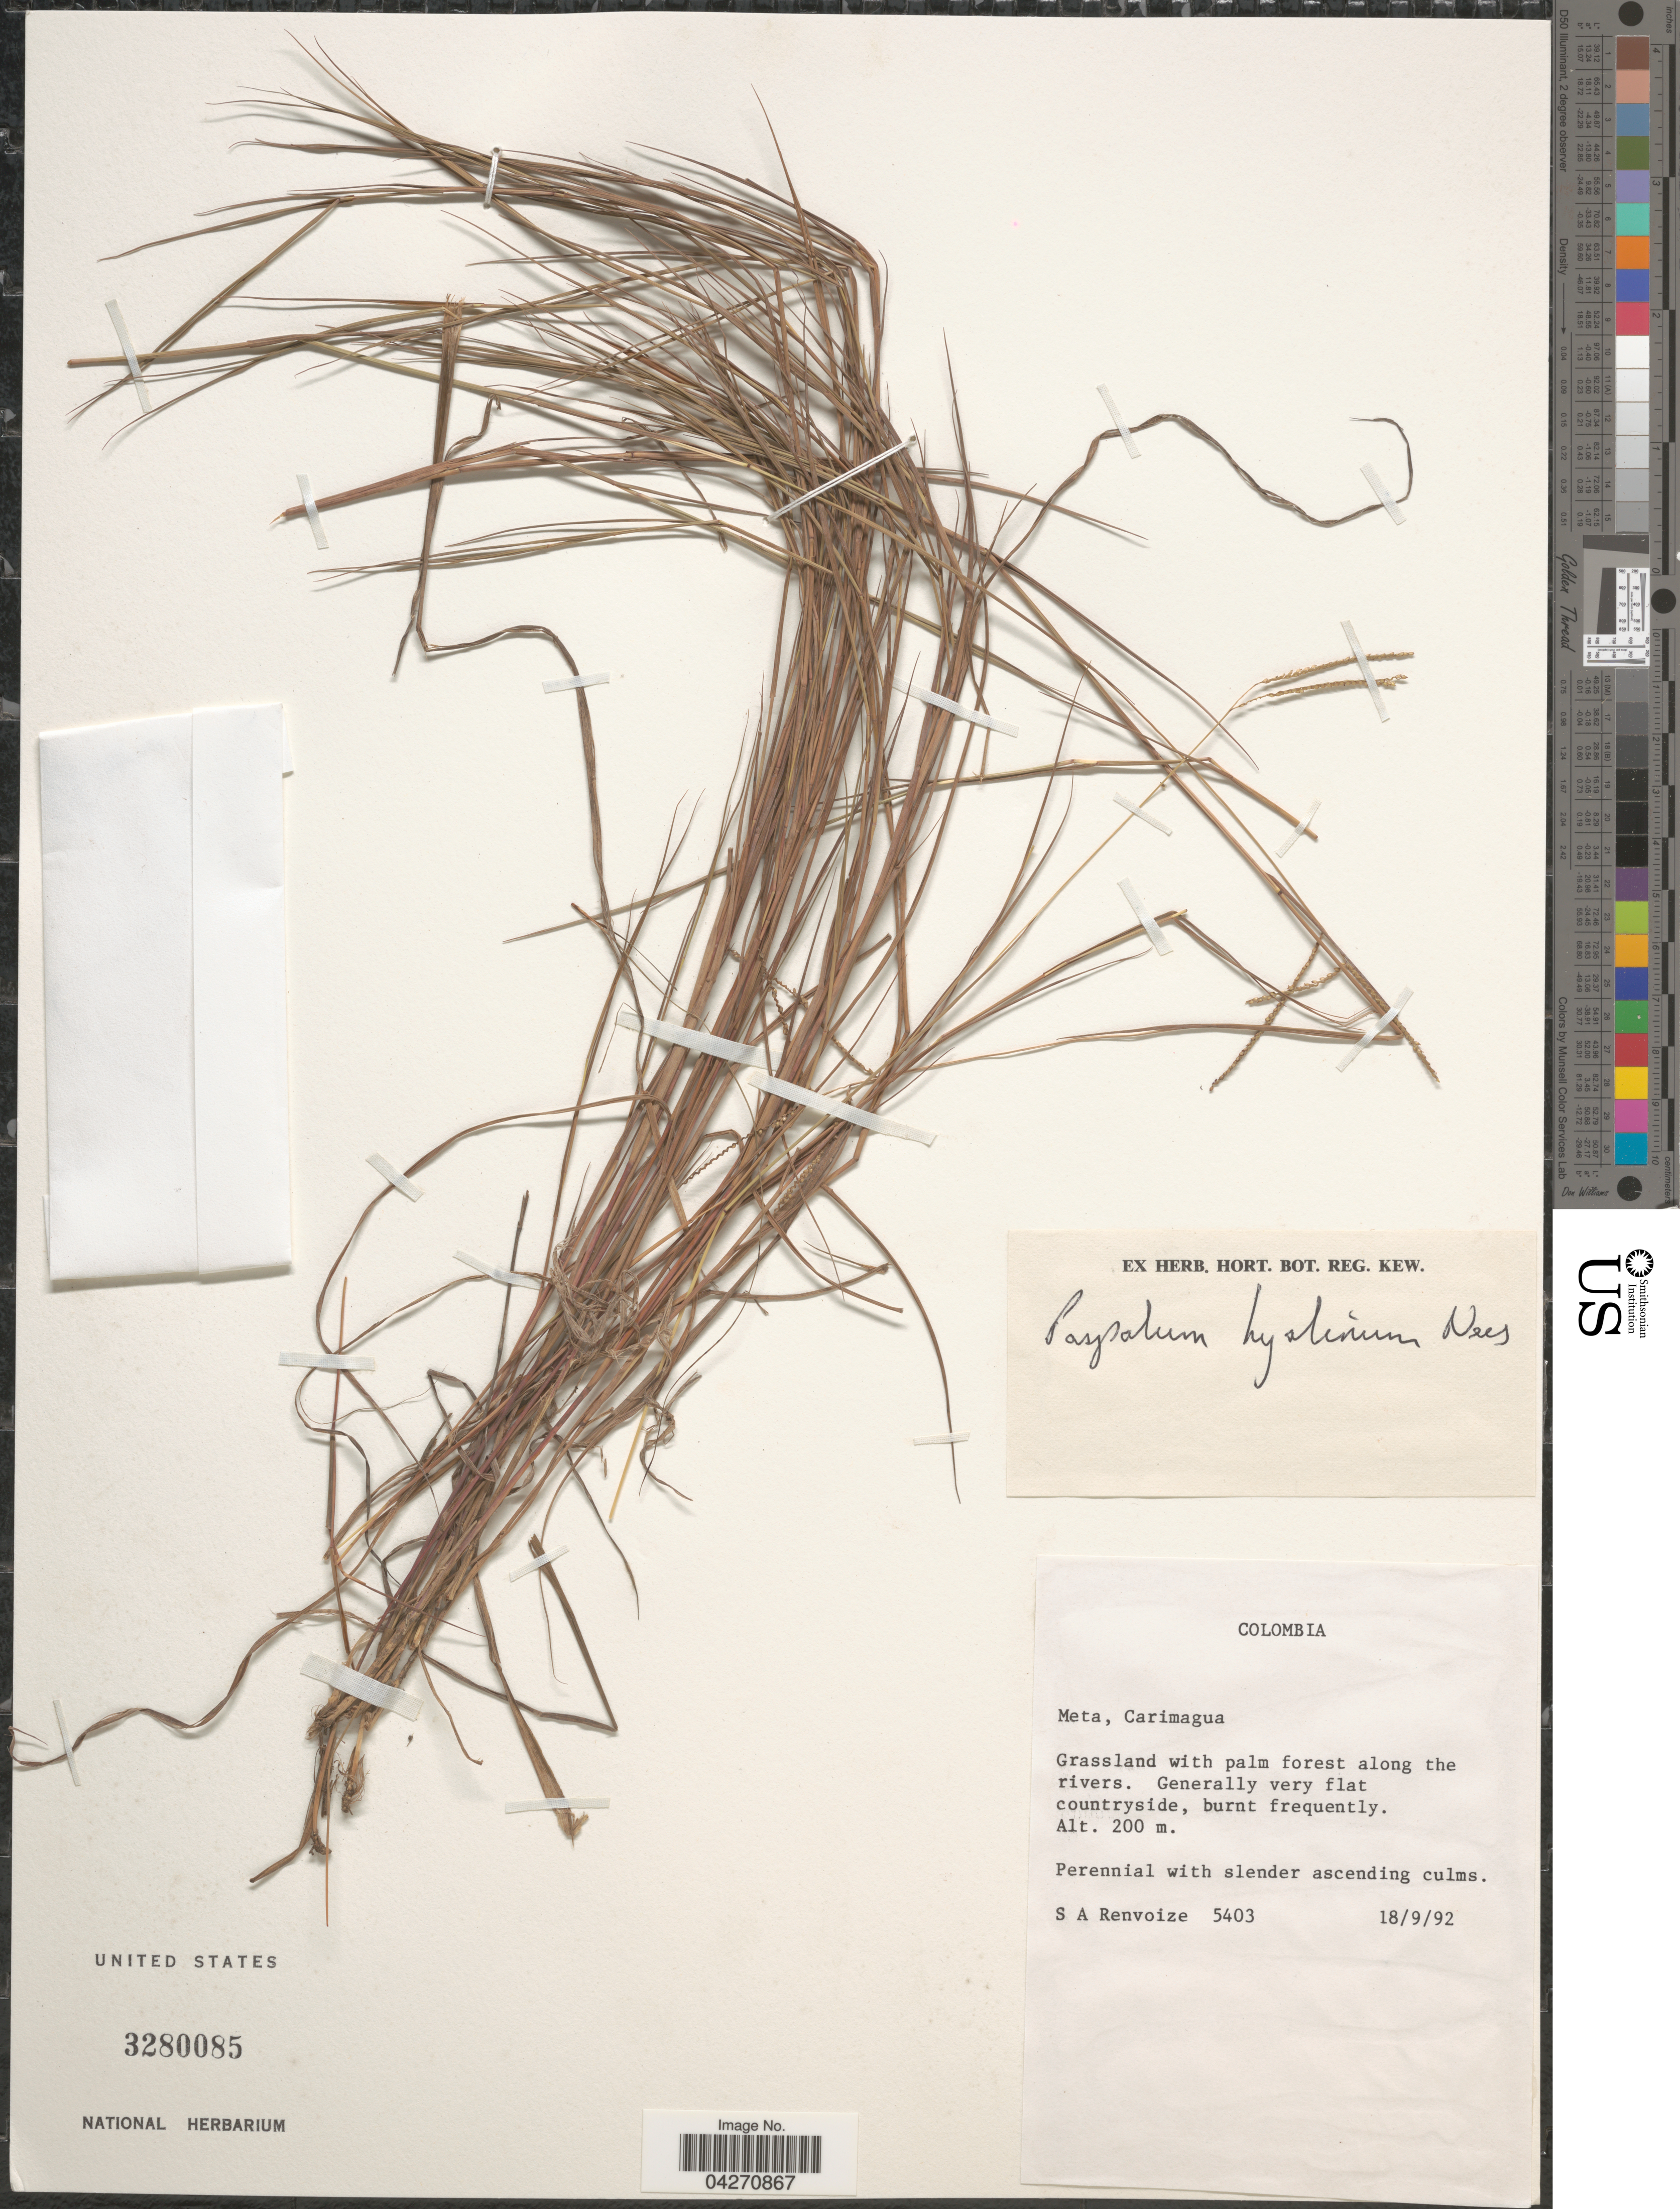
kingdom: Plantae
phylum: Tracheophyta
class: Liliopsida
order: Poales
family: Poaceae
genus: Paspalum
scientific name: Paspalum hyalinum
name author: Nees ex Trin.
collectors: S. A. Renvoize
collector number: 5403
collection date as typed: Transcribed d/m/y: 18/9/92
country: Colombia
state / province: Meta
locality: Carimagua. Grassland with palm forest along the rivers.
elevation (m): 200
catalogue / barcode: US 3280085